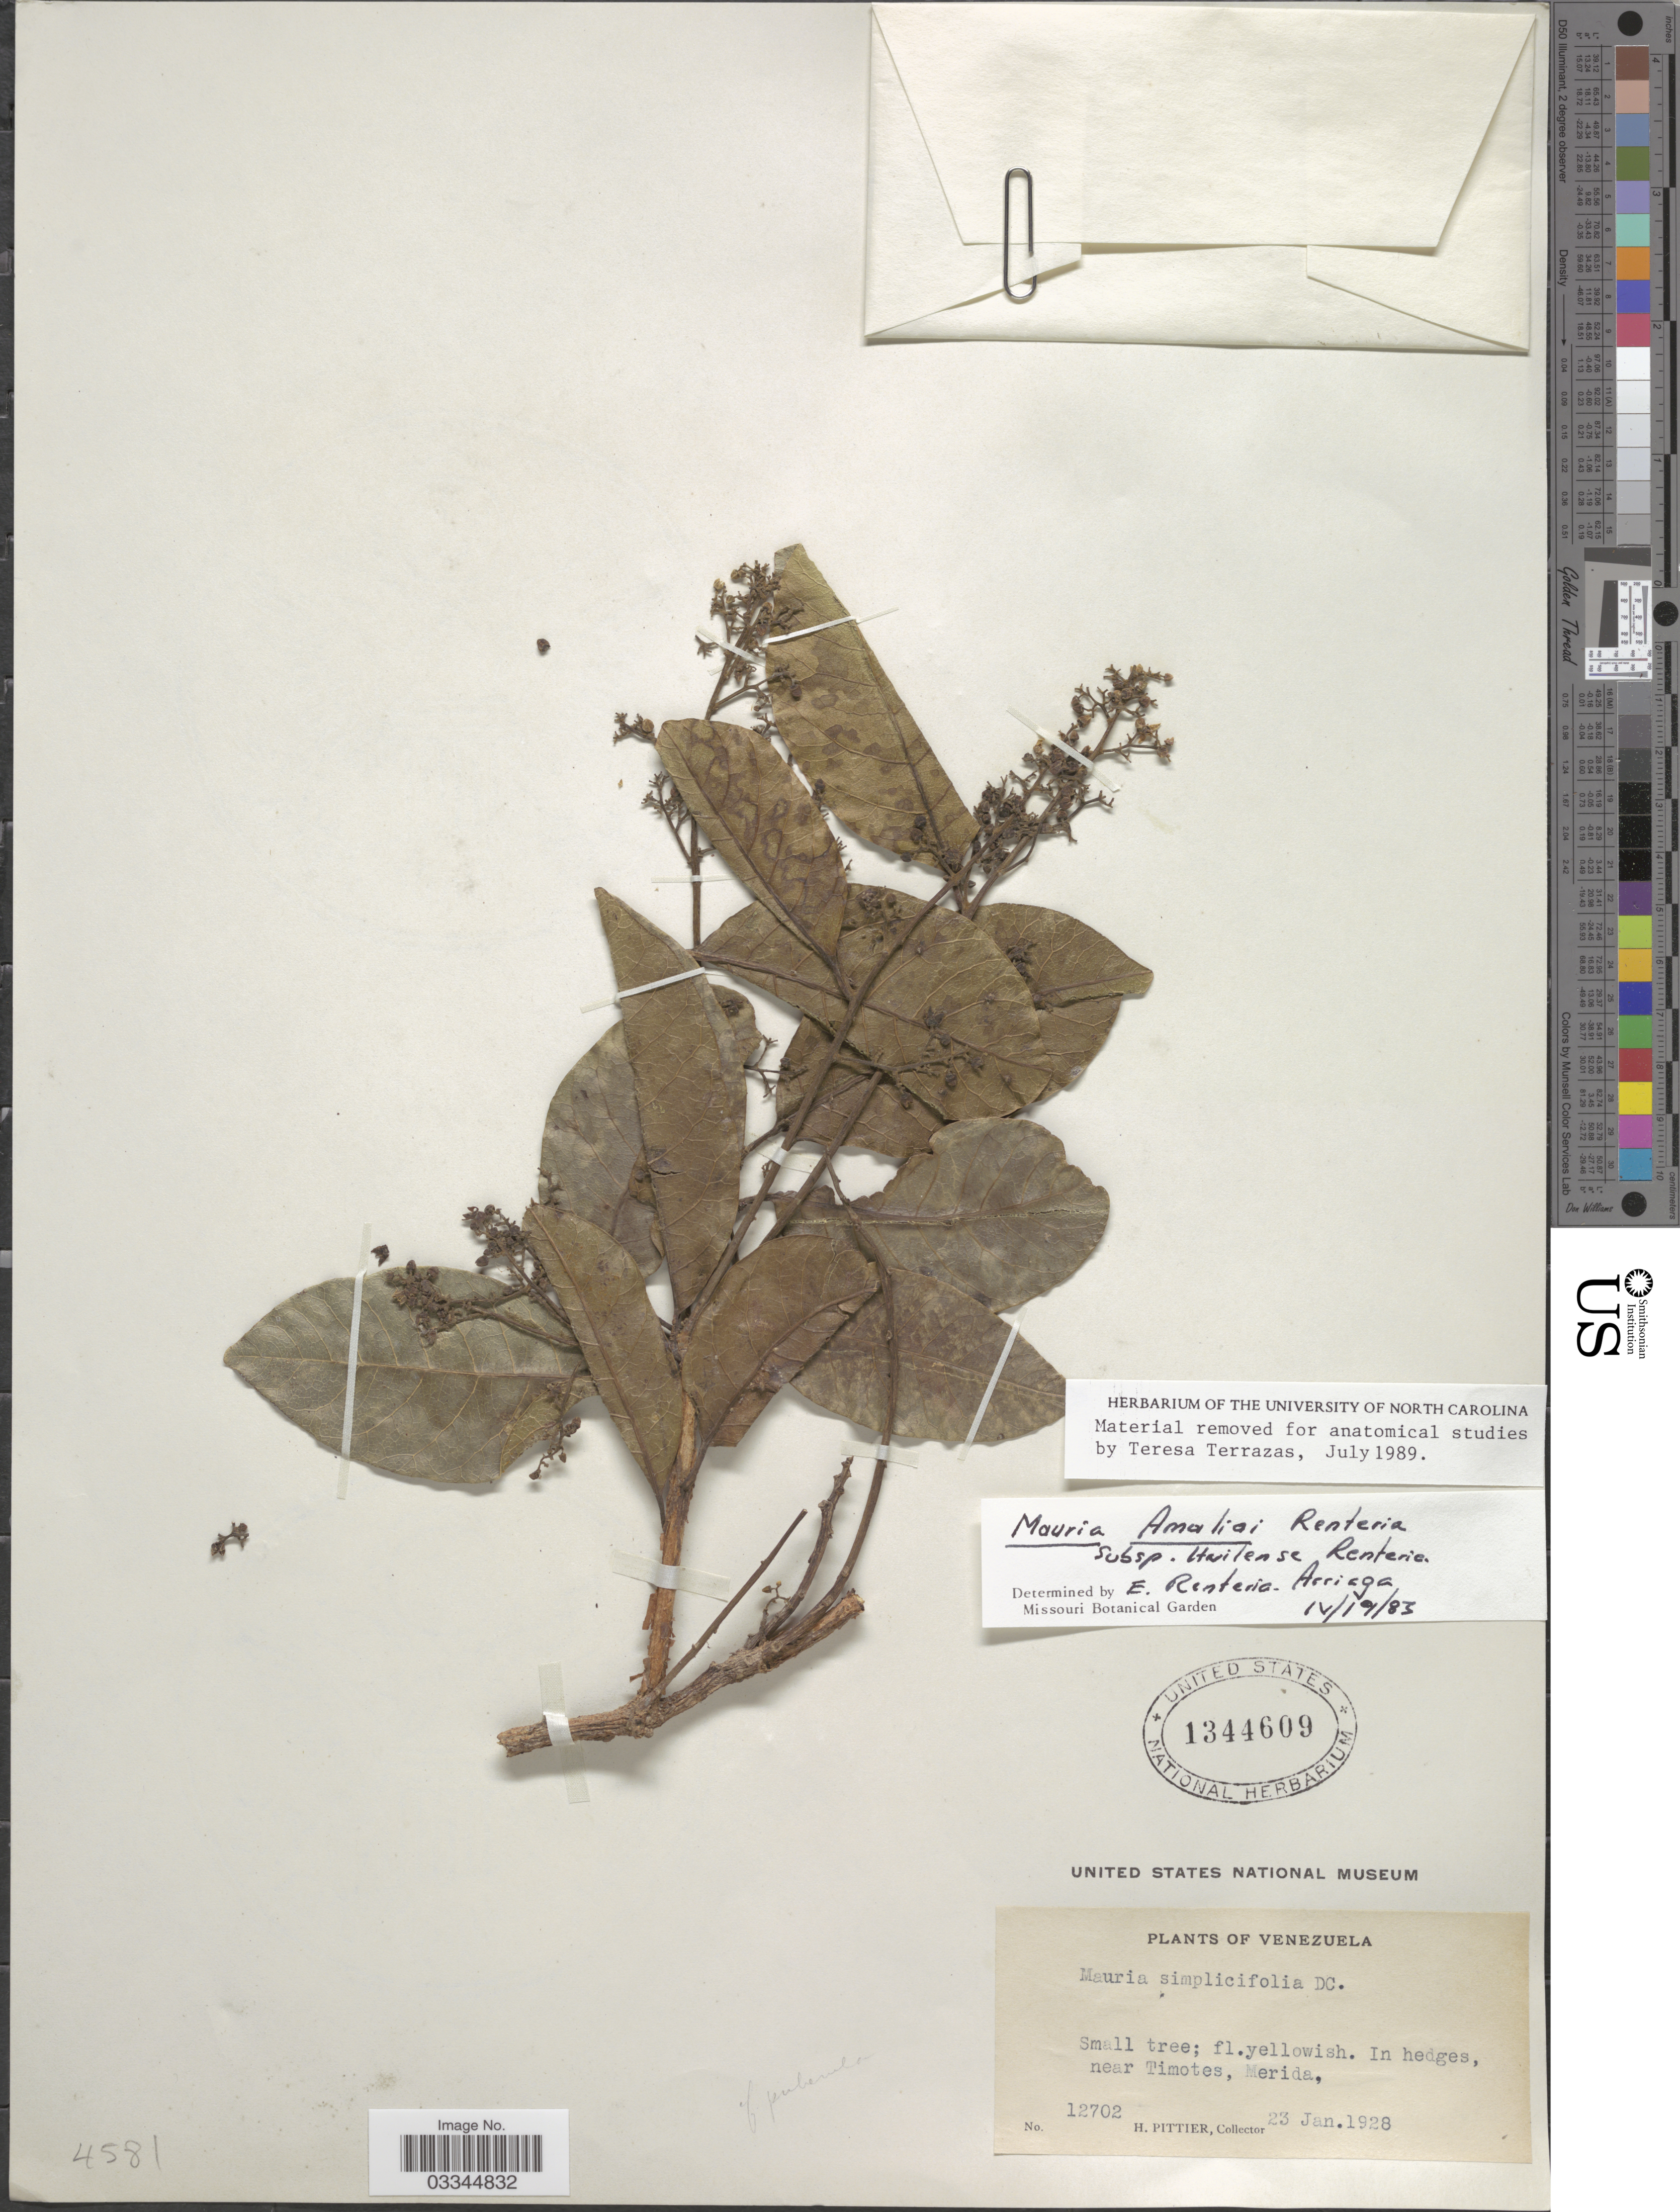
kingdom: Plantae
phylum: Tracheophyta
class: Magnoliopsida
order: Sapindales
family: Anacardiaceae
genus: Mauria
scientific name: Mauria simplicifolia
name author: Kunth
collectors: H. F. Pittier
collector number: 12702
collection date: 1928-01-23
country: Venezuela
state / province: Mérida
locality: In hedges, near Timotes.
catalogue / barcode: US 1344609